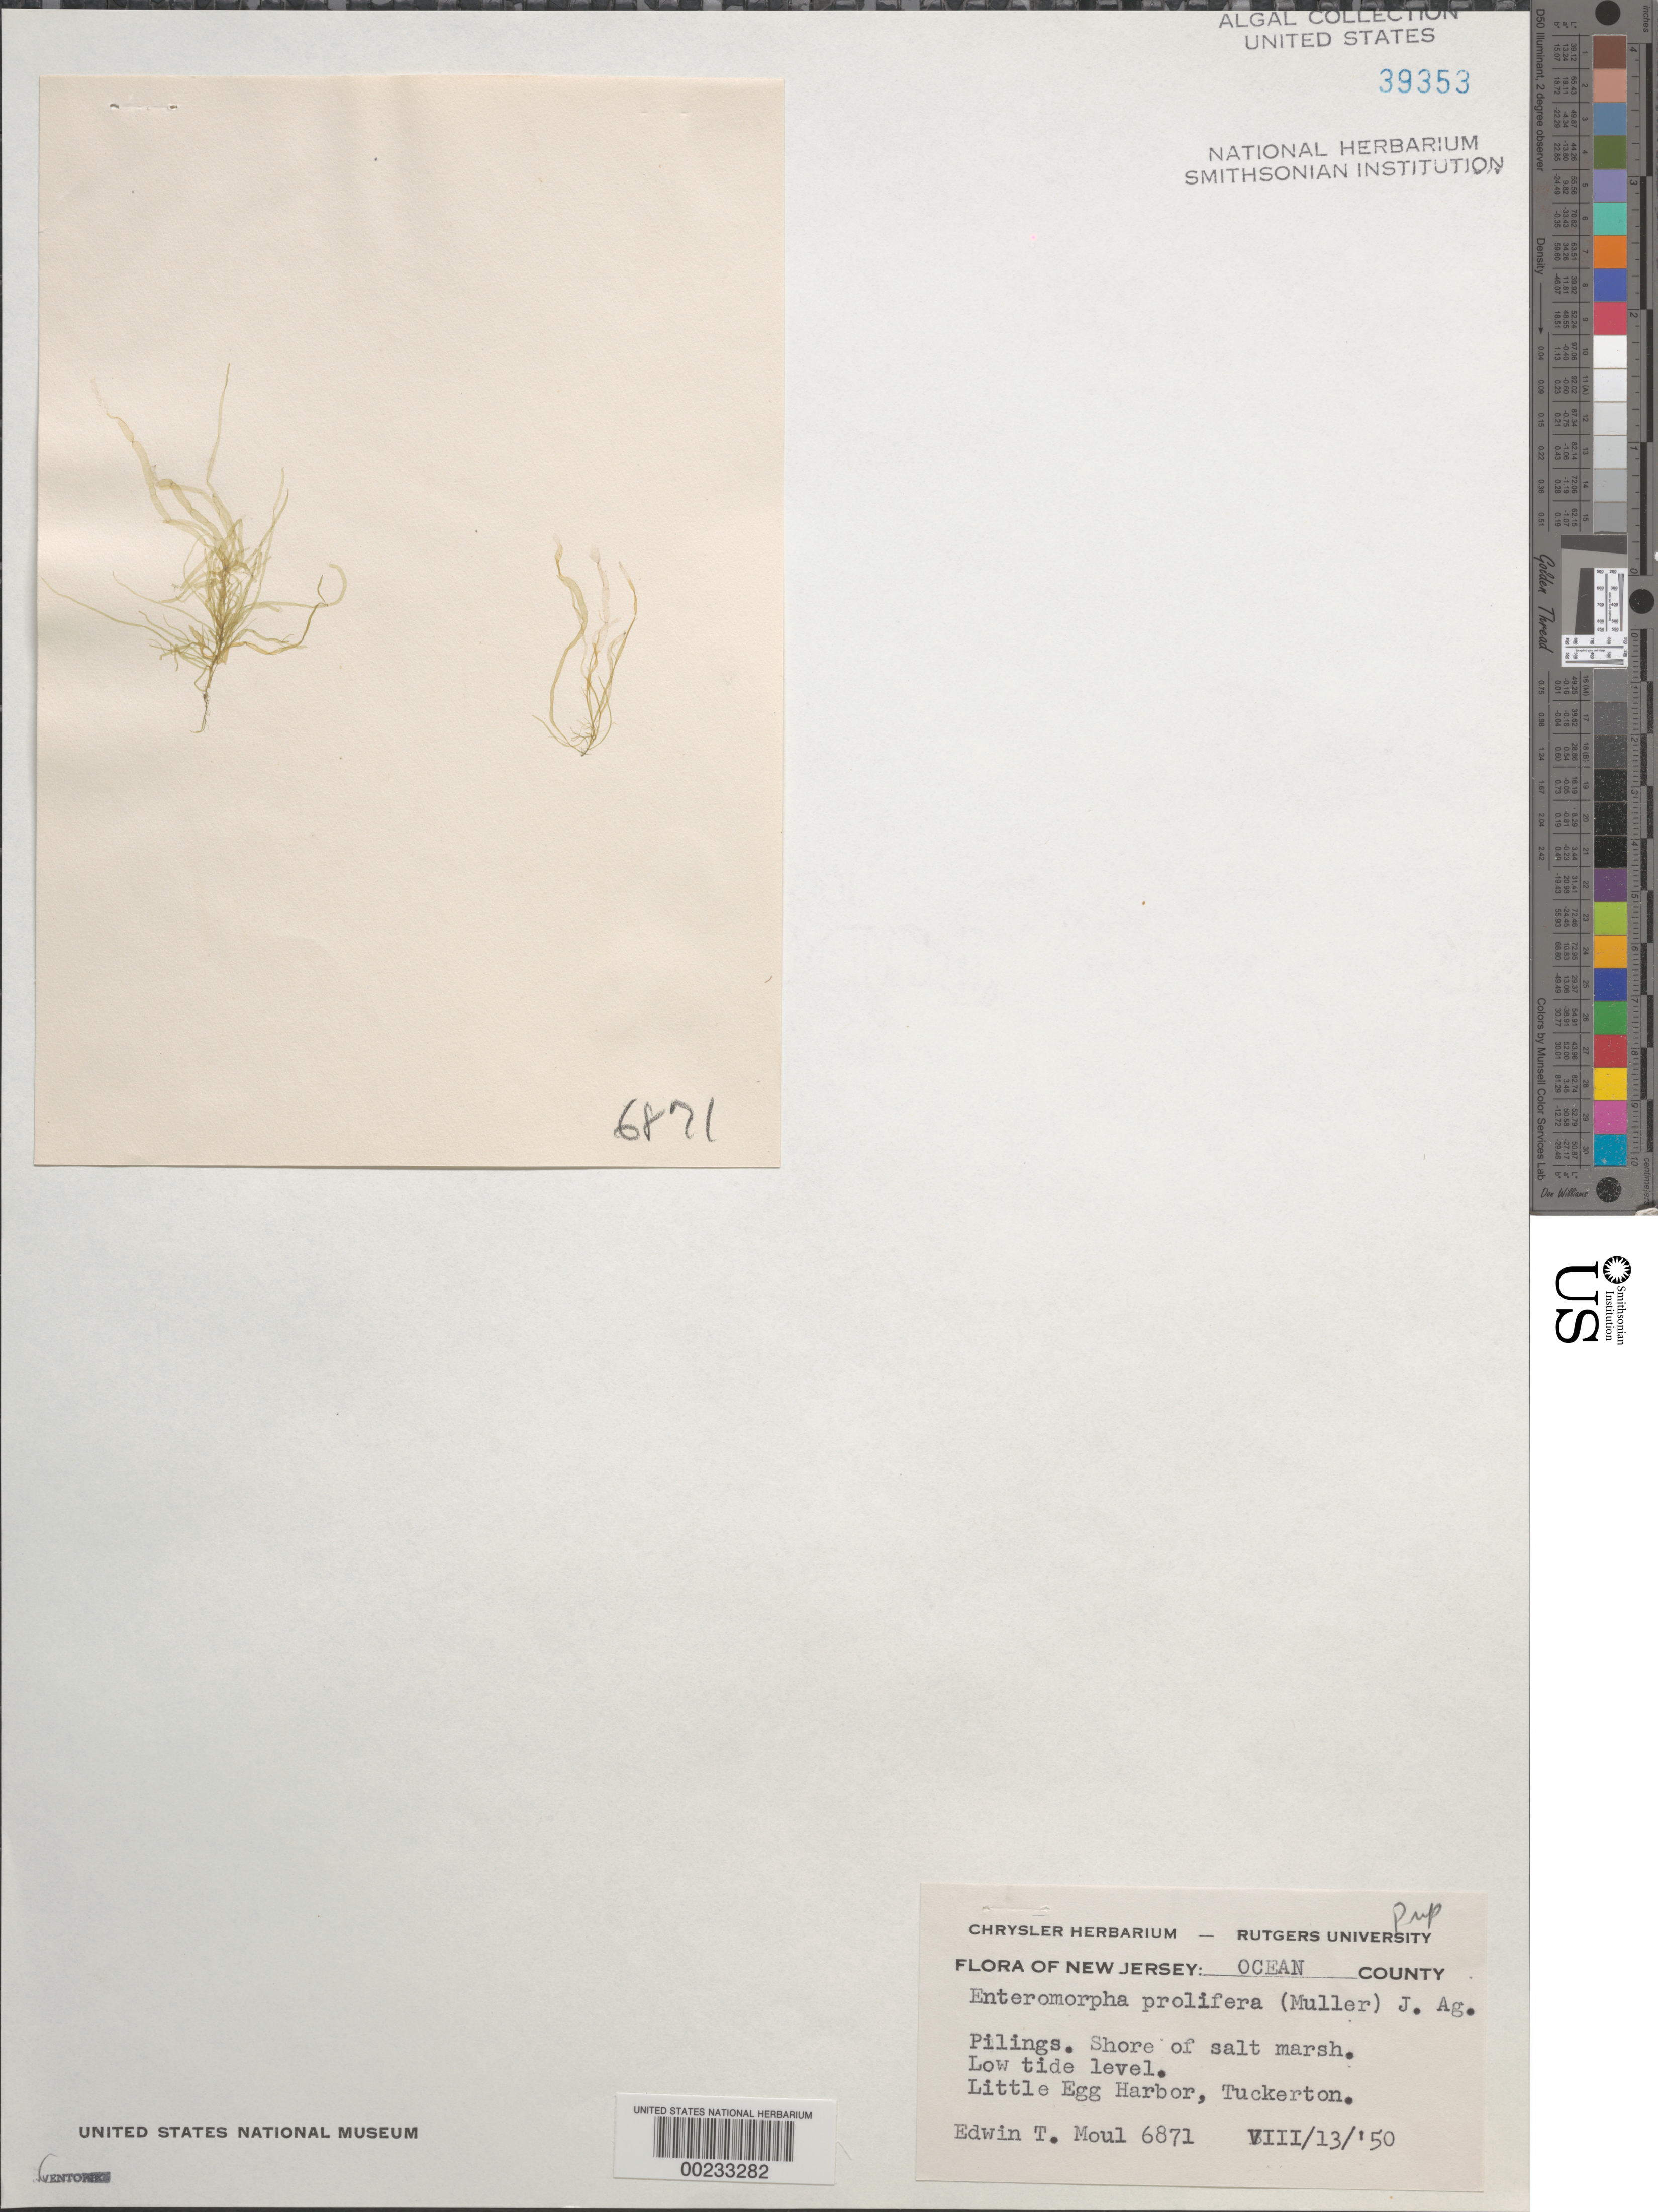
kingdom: Plantae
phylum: Chlorophyta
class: Ulvophyceae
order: Ulvales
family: Ulvaceae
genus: Ulva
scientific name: Ulva prolifera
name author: O.F. Müller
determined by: Algae name updating Project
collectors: E. T. Moul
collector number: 6871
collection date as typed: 13 Aug 1950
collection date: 1950-08-13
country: United States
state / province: New Jersey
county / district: Ocean County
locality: Tuckerton, Little Egg Harbor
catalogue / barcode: US 39353